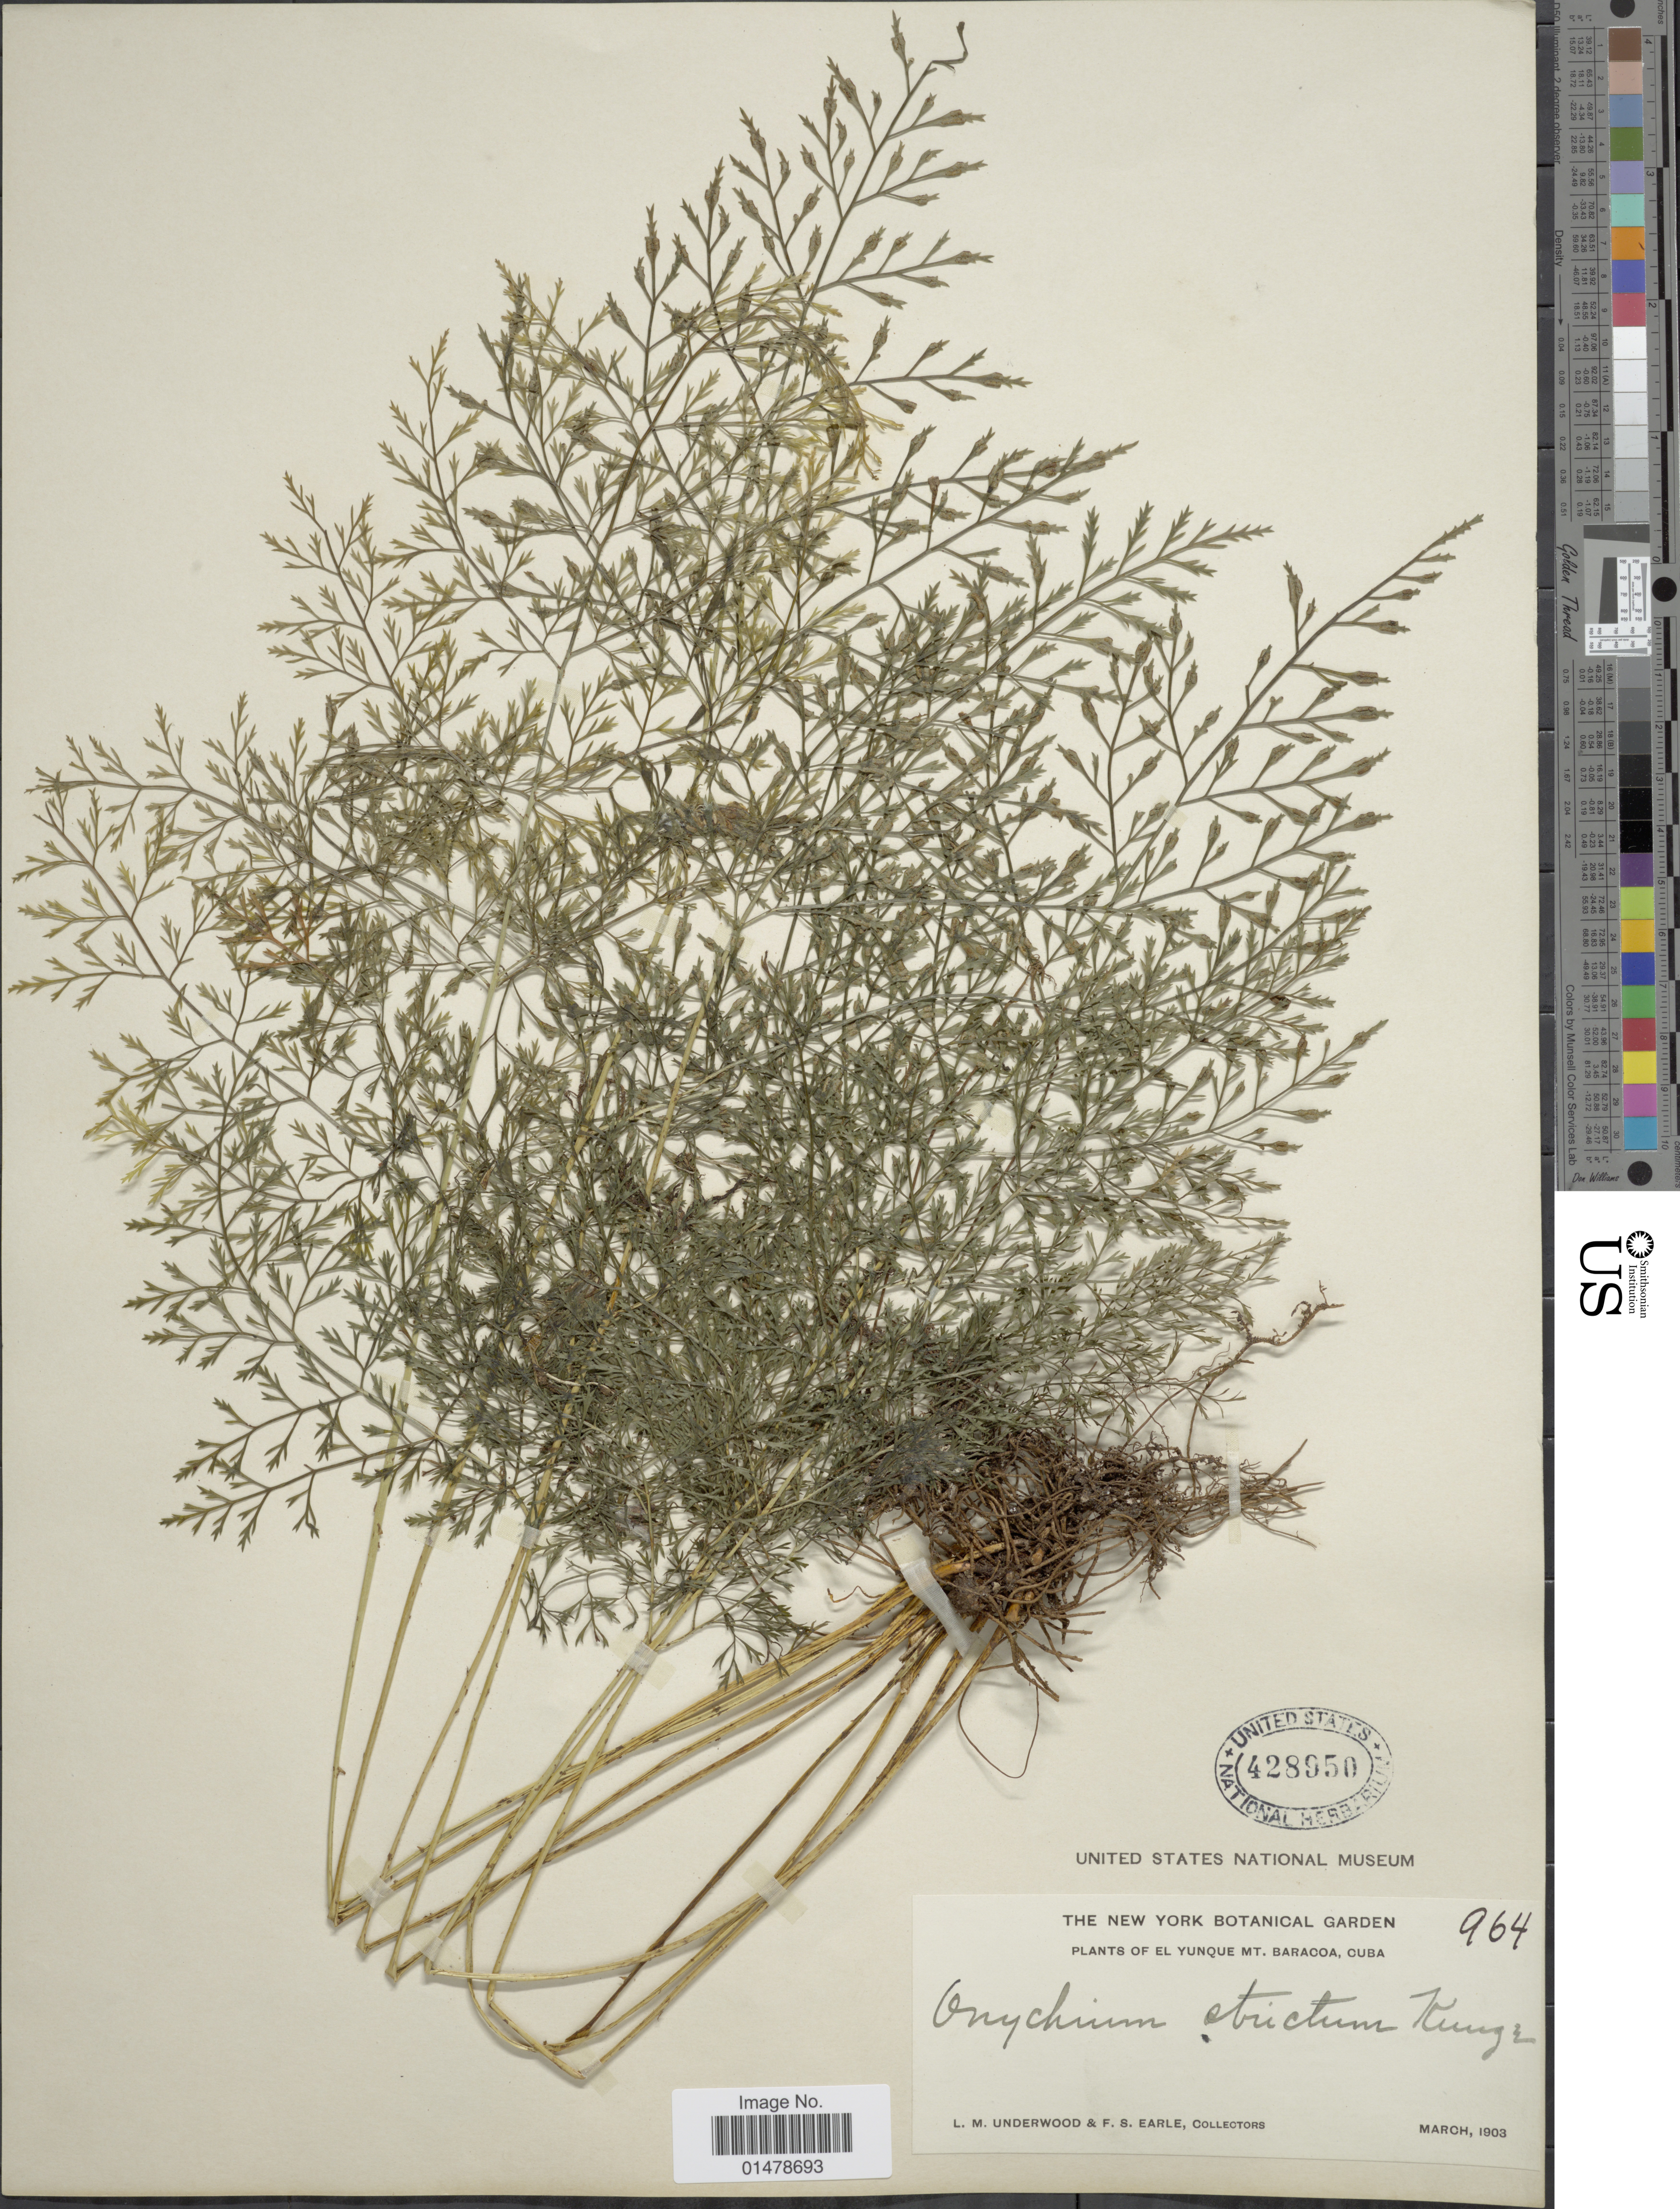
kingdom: Plantae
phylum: Tracheophyta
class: Polypodiopsida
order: Polypodiales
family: Pteridaceae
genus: Pteris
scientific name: Pteris hexagona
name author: (L.) Proctor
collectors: L. M. Underwood & F. S. Earle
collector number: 964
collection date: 1903-03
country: Cuba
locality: El Yunque Mt. Baracoa.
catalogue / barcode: US 428950